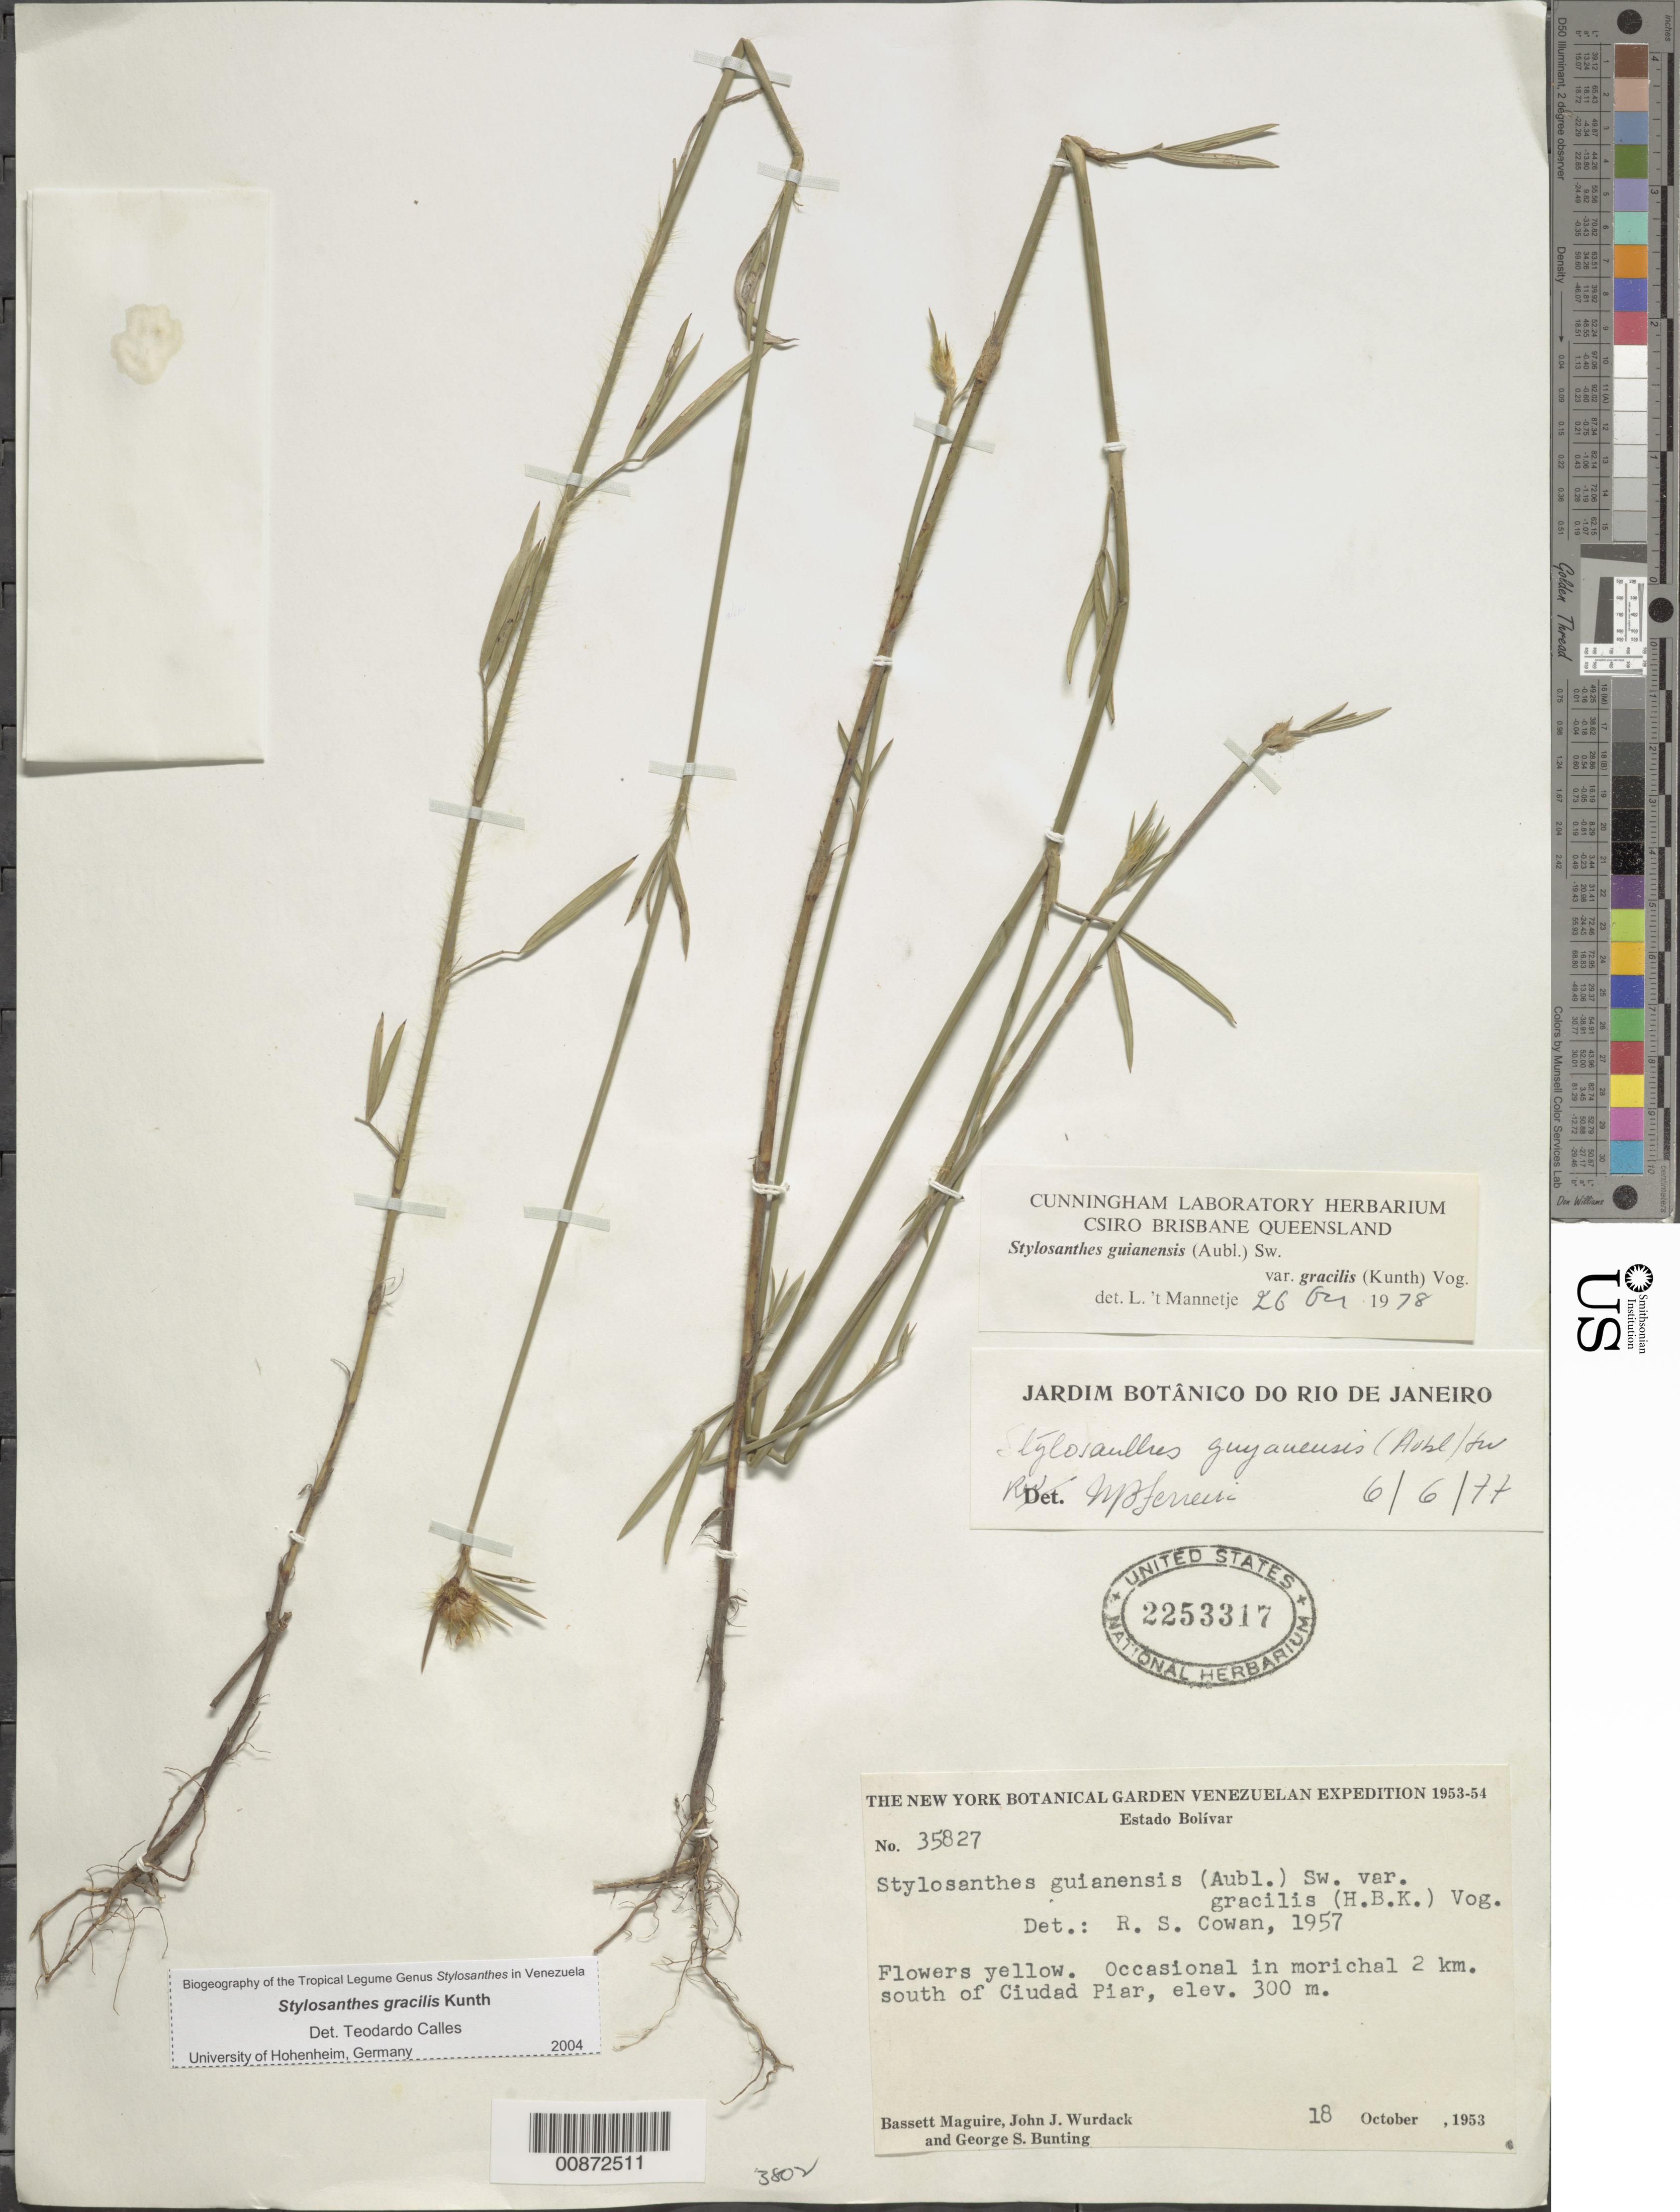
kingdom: Plantae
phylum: Tracheophyta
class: Magnoliopsida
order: Fabales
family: Fabaceae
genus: Stylosanthes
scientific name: Stylosanthes guianensis var. gracilis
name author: (Kunth) Vogel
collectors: B. Maguire, J. J. Wurdack & G. S. Bunting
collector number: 35827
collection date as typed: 18-Oct-53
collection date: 1953-10-18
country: Venezuela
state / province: Bolívar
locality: Ciudad Piar, 2 km S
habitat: Morichal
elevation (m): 300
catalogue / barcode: US 2253317